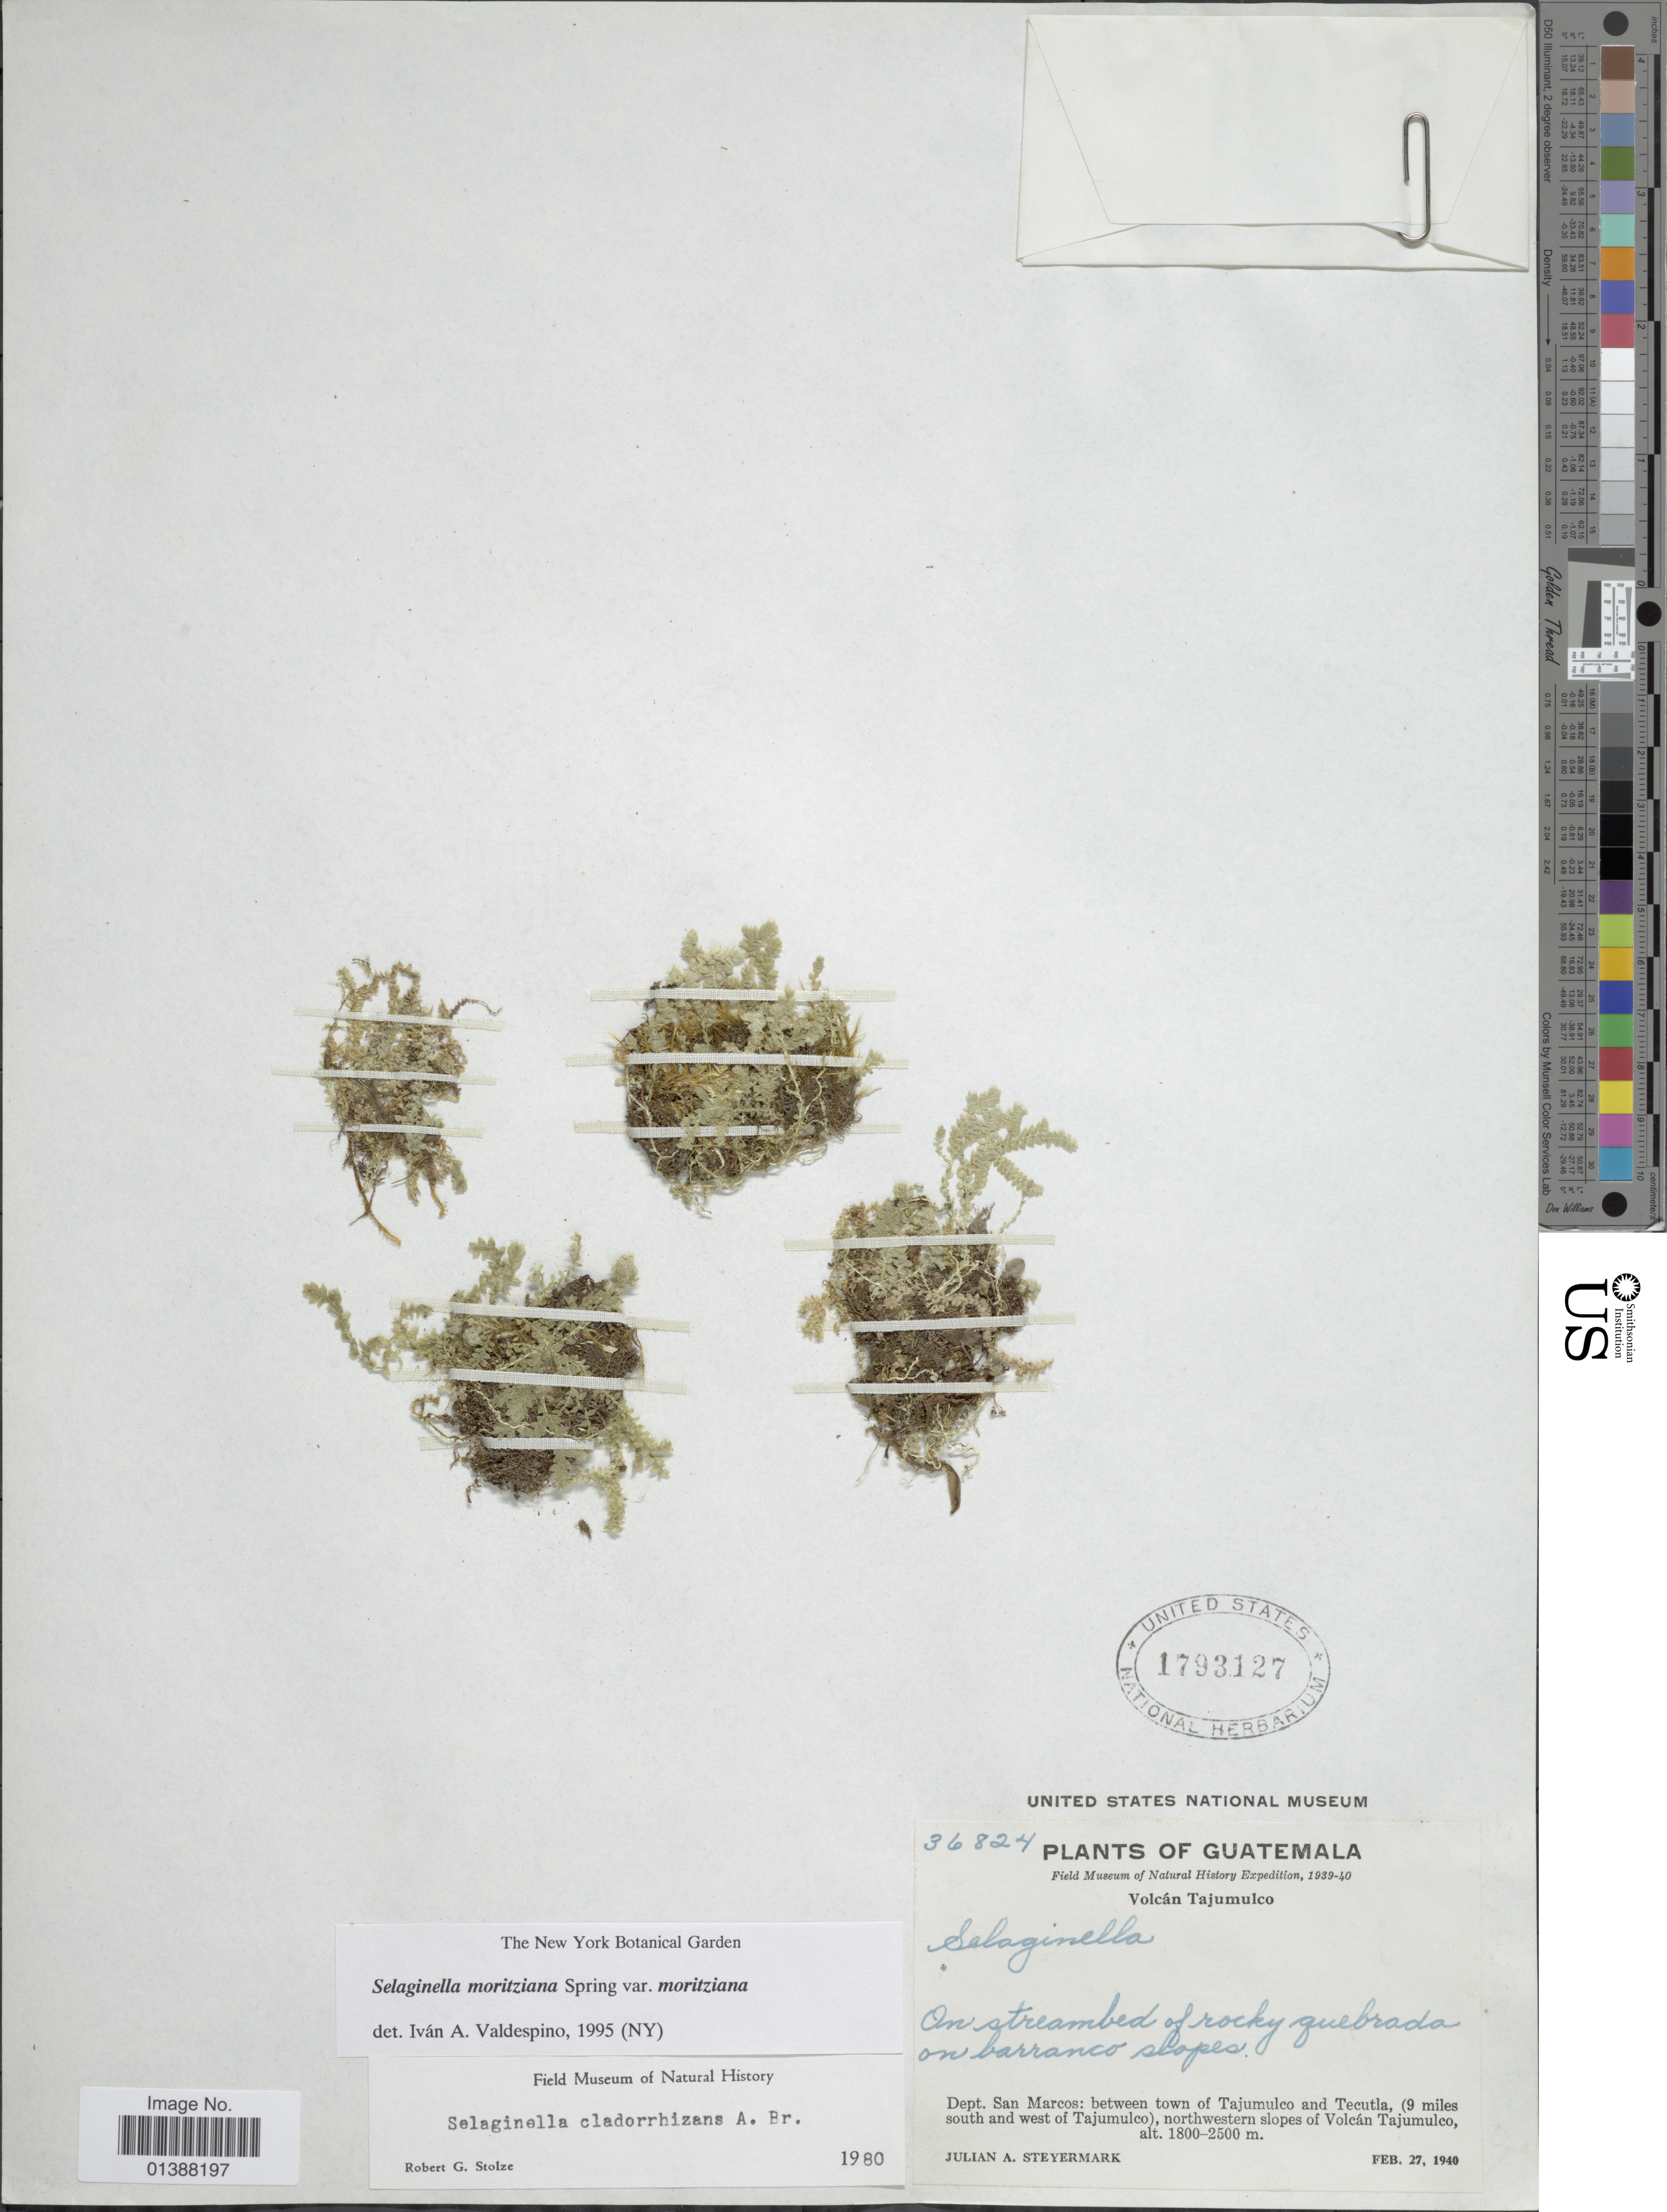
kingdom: Plantae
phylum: Tracheophyta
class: Lycopodiopsida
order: Selaginellales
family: Selaginellaceae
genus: Selaginella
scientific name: Selaginella moritziana var. moritziana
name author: Spring ex Klotzsch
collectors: J. Steyermark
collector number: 36824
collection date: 1940-02-27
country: Guatemala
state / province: San Marcos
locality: Dept.San Marcos: between town of Tajumulco and Tecutla, (9 miles south and west of Tajumulco), northwestern slopes of Volcám Tajumulco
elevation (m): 1800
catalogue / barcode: US 1793127